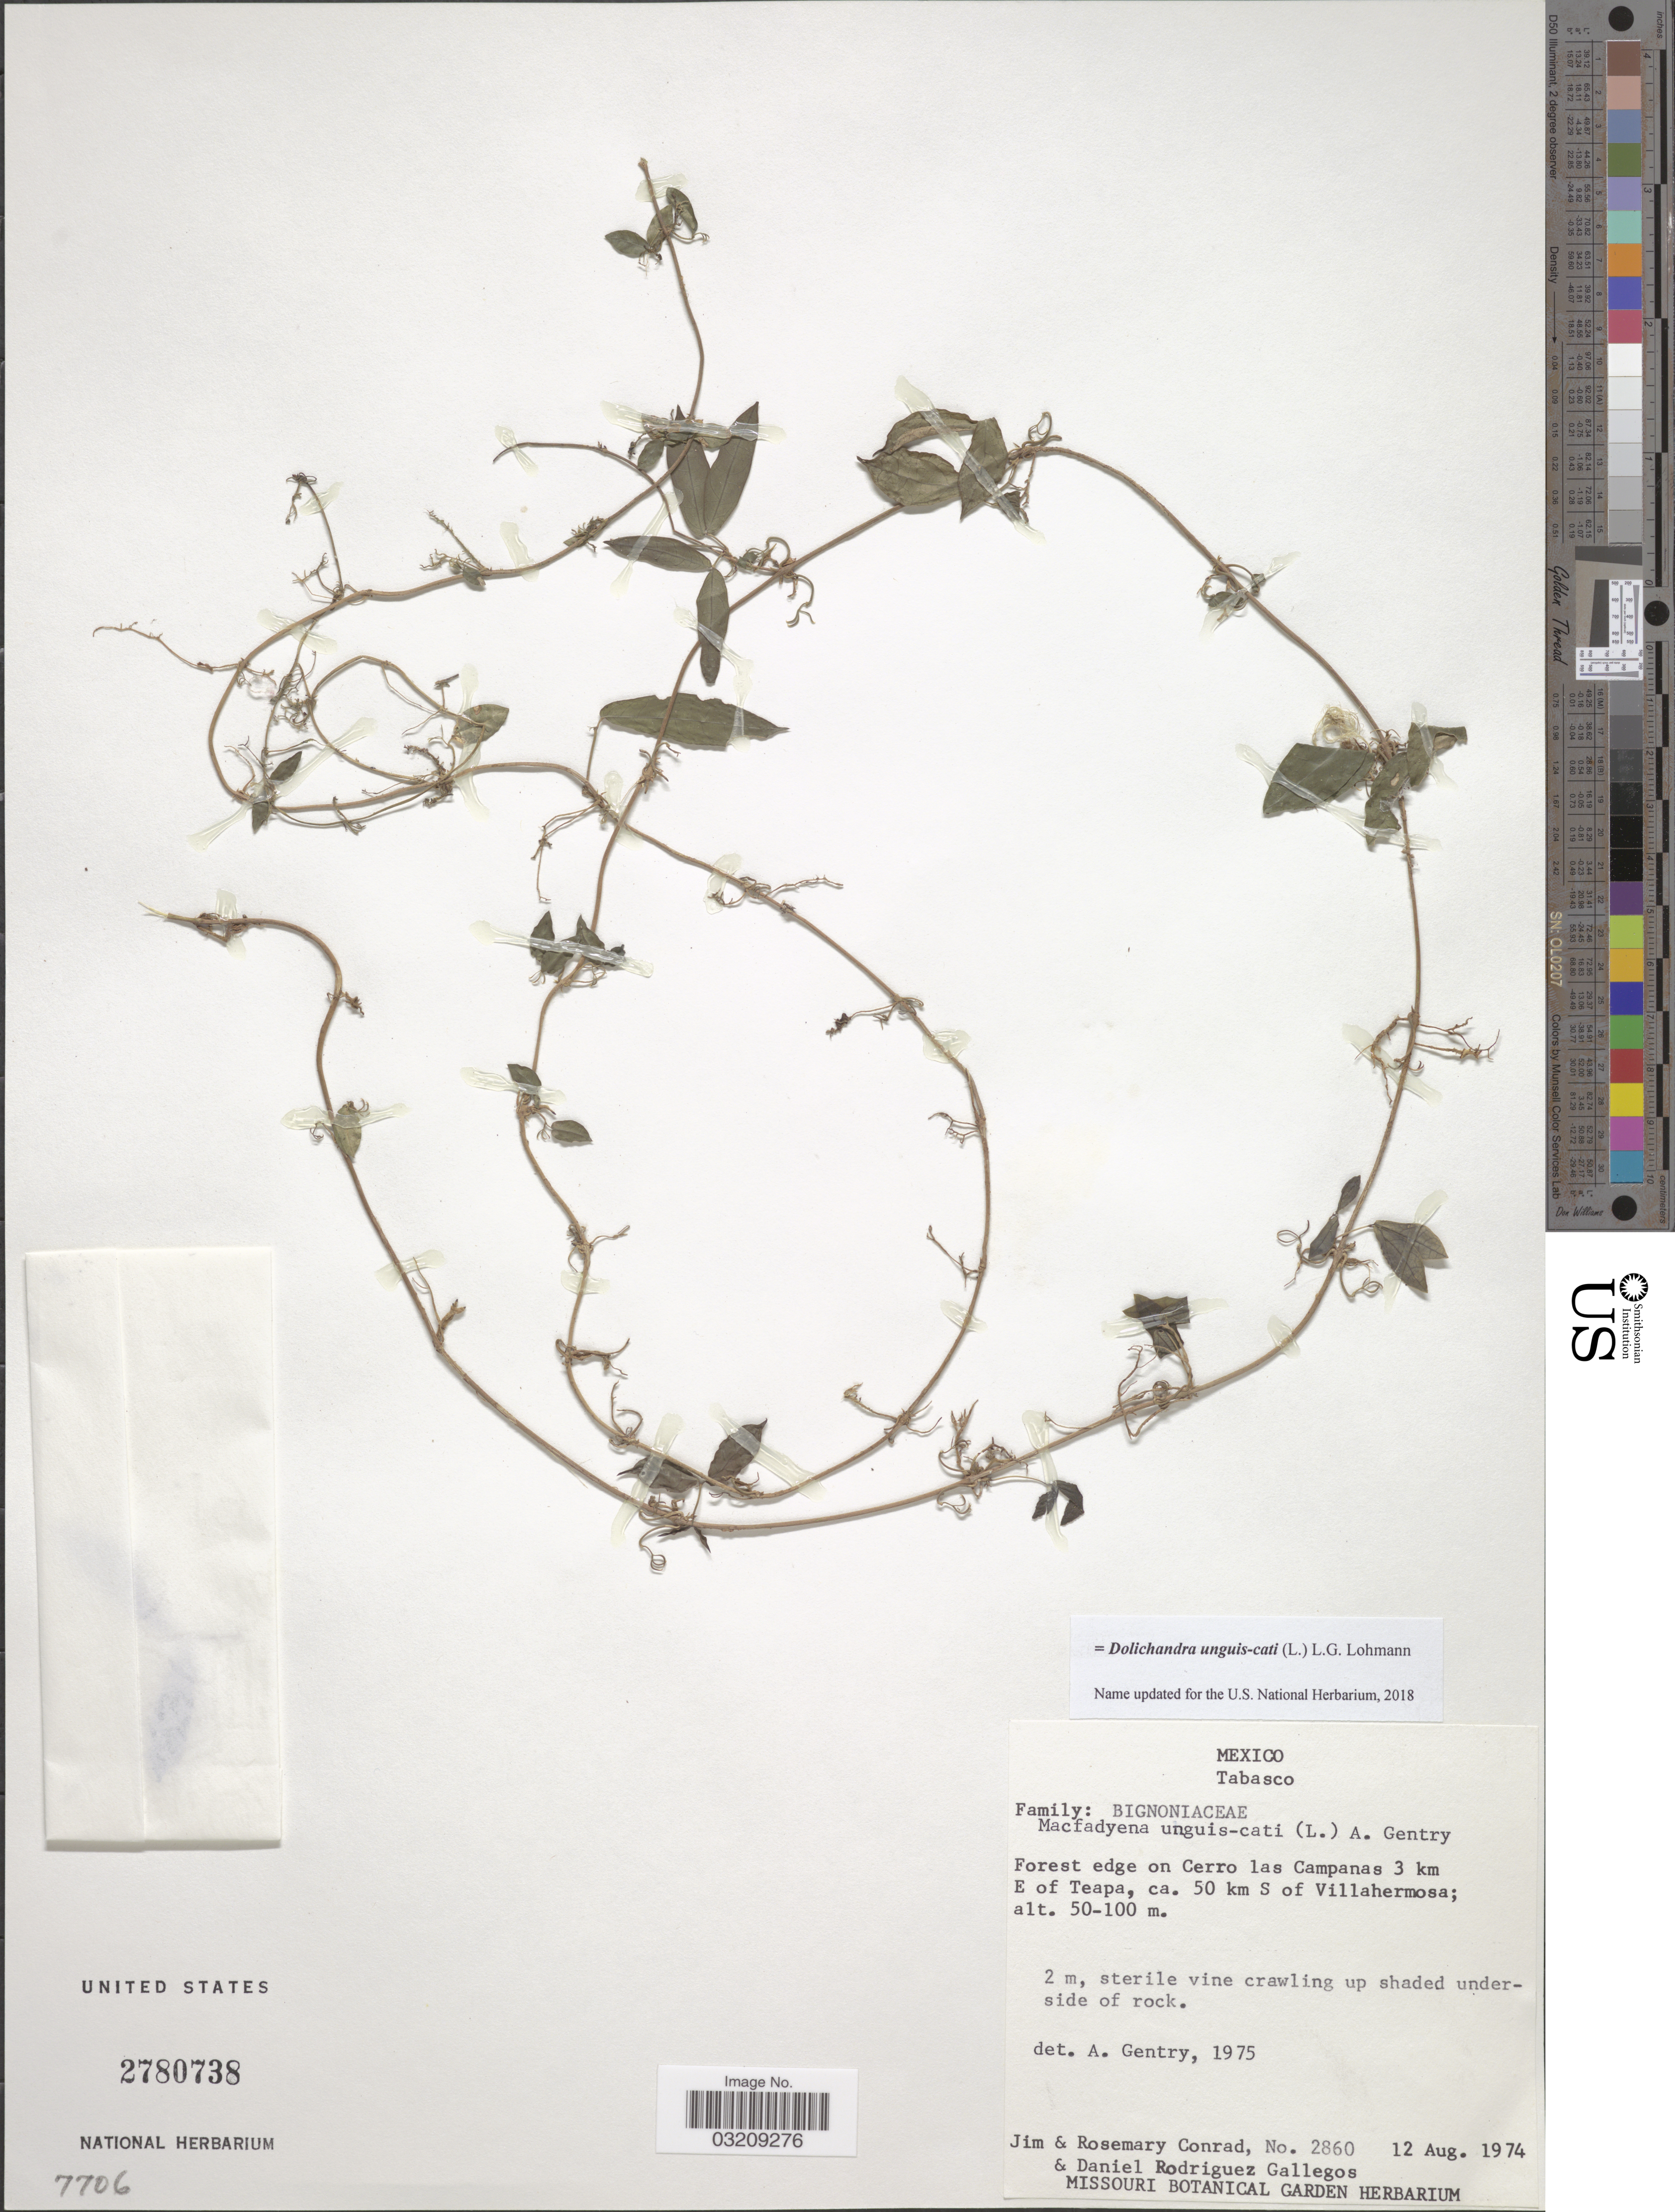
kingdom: Plantae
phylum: Tracheophyta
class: Magnoliopsida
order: Lamiales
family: Bignoniaceae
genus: Dolichandra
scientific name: Dolichandra unguis-cati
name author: (L.) L.G. Lohmann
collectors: J. Conrad, R. Conrad & Rodríguez Gallegos, D.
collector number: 2860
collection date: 1974-08-12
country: Mexico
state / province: Tabasco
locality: Forest edge on Cerro las Campanas 3 km E of Teapa, ca. 50 km S of Villahermosa.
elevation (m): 50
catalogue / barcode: US 2780738